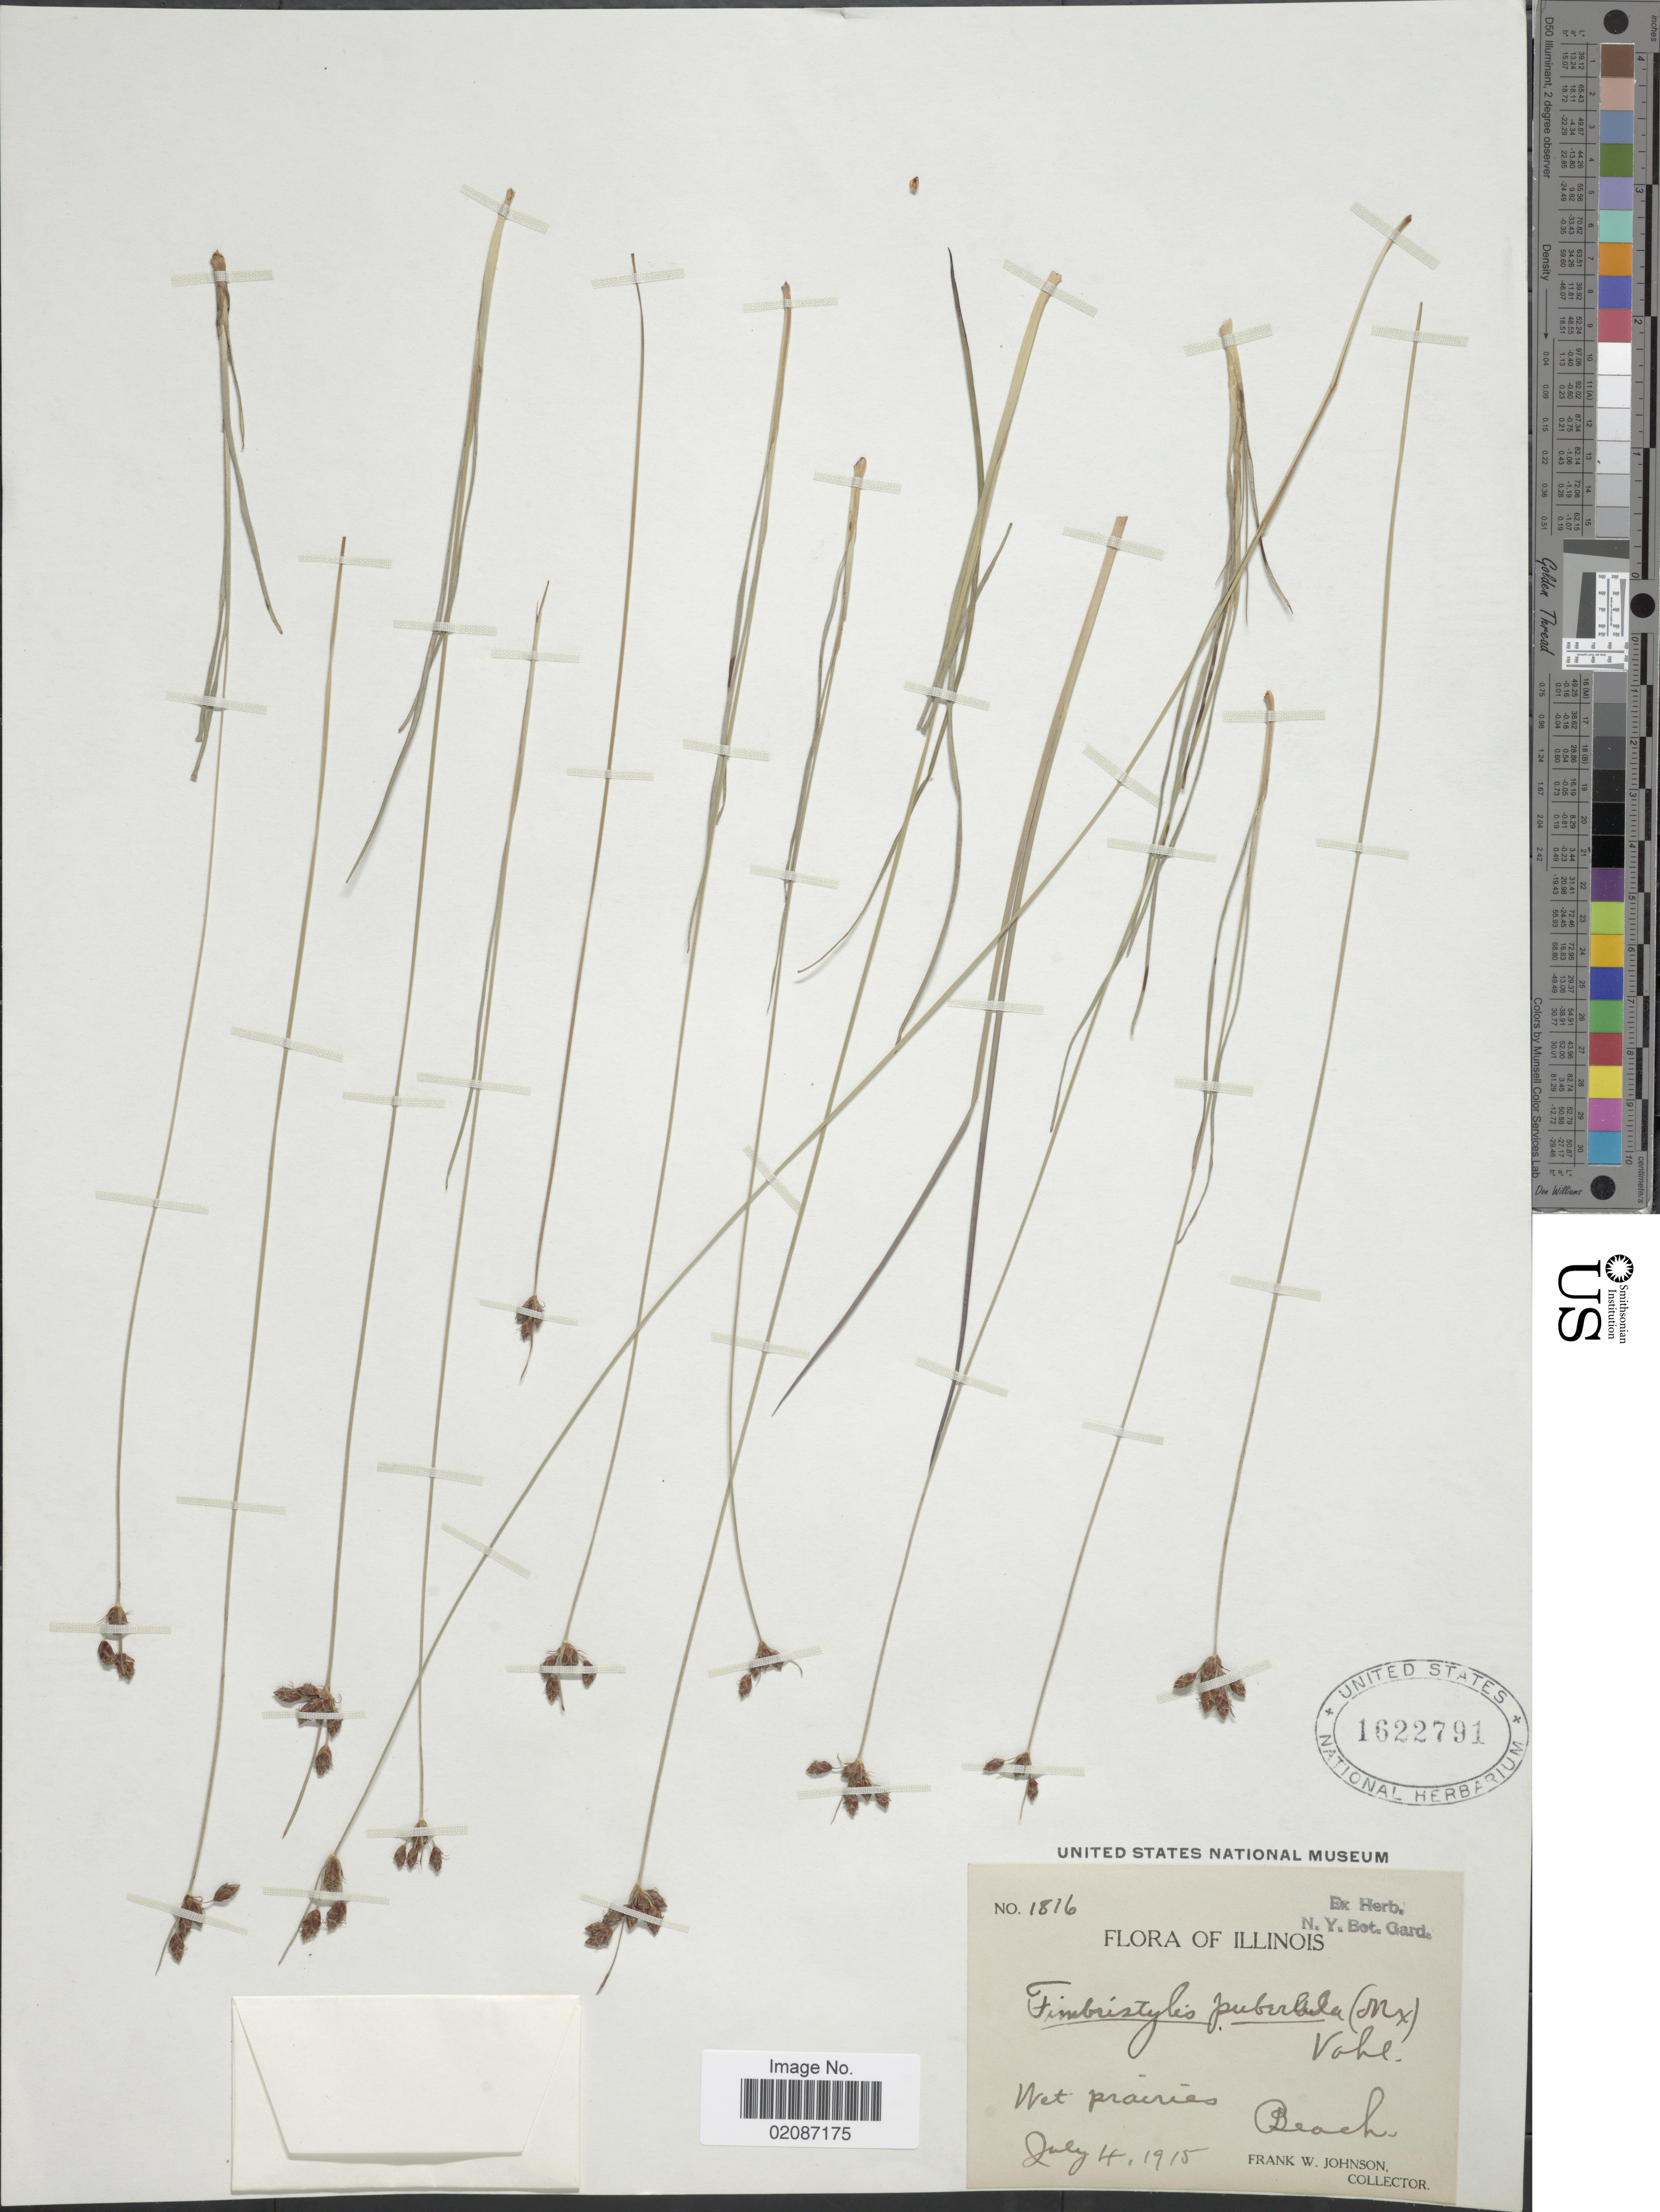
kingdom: Plantae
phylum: Tracheophyta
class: Liliopsida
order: Poales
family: Cyperaceae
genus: Fimbristylis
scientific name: Fimbristylis spadicea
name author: (L.) Vahl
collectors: F. W. Johnson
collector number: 1816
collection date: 1915-07-04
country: United States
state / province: Illinois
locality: Beach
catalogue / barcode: US 1622791